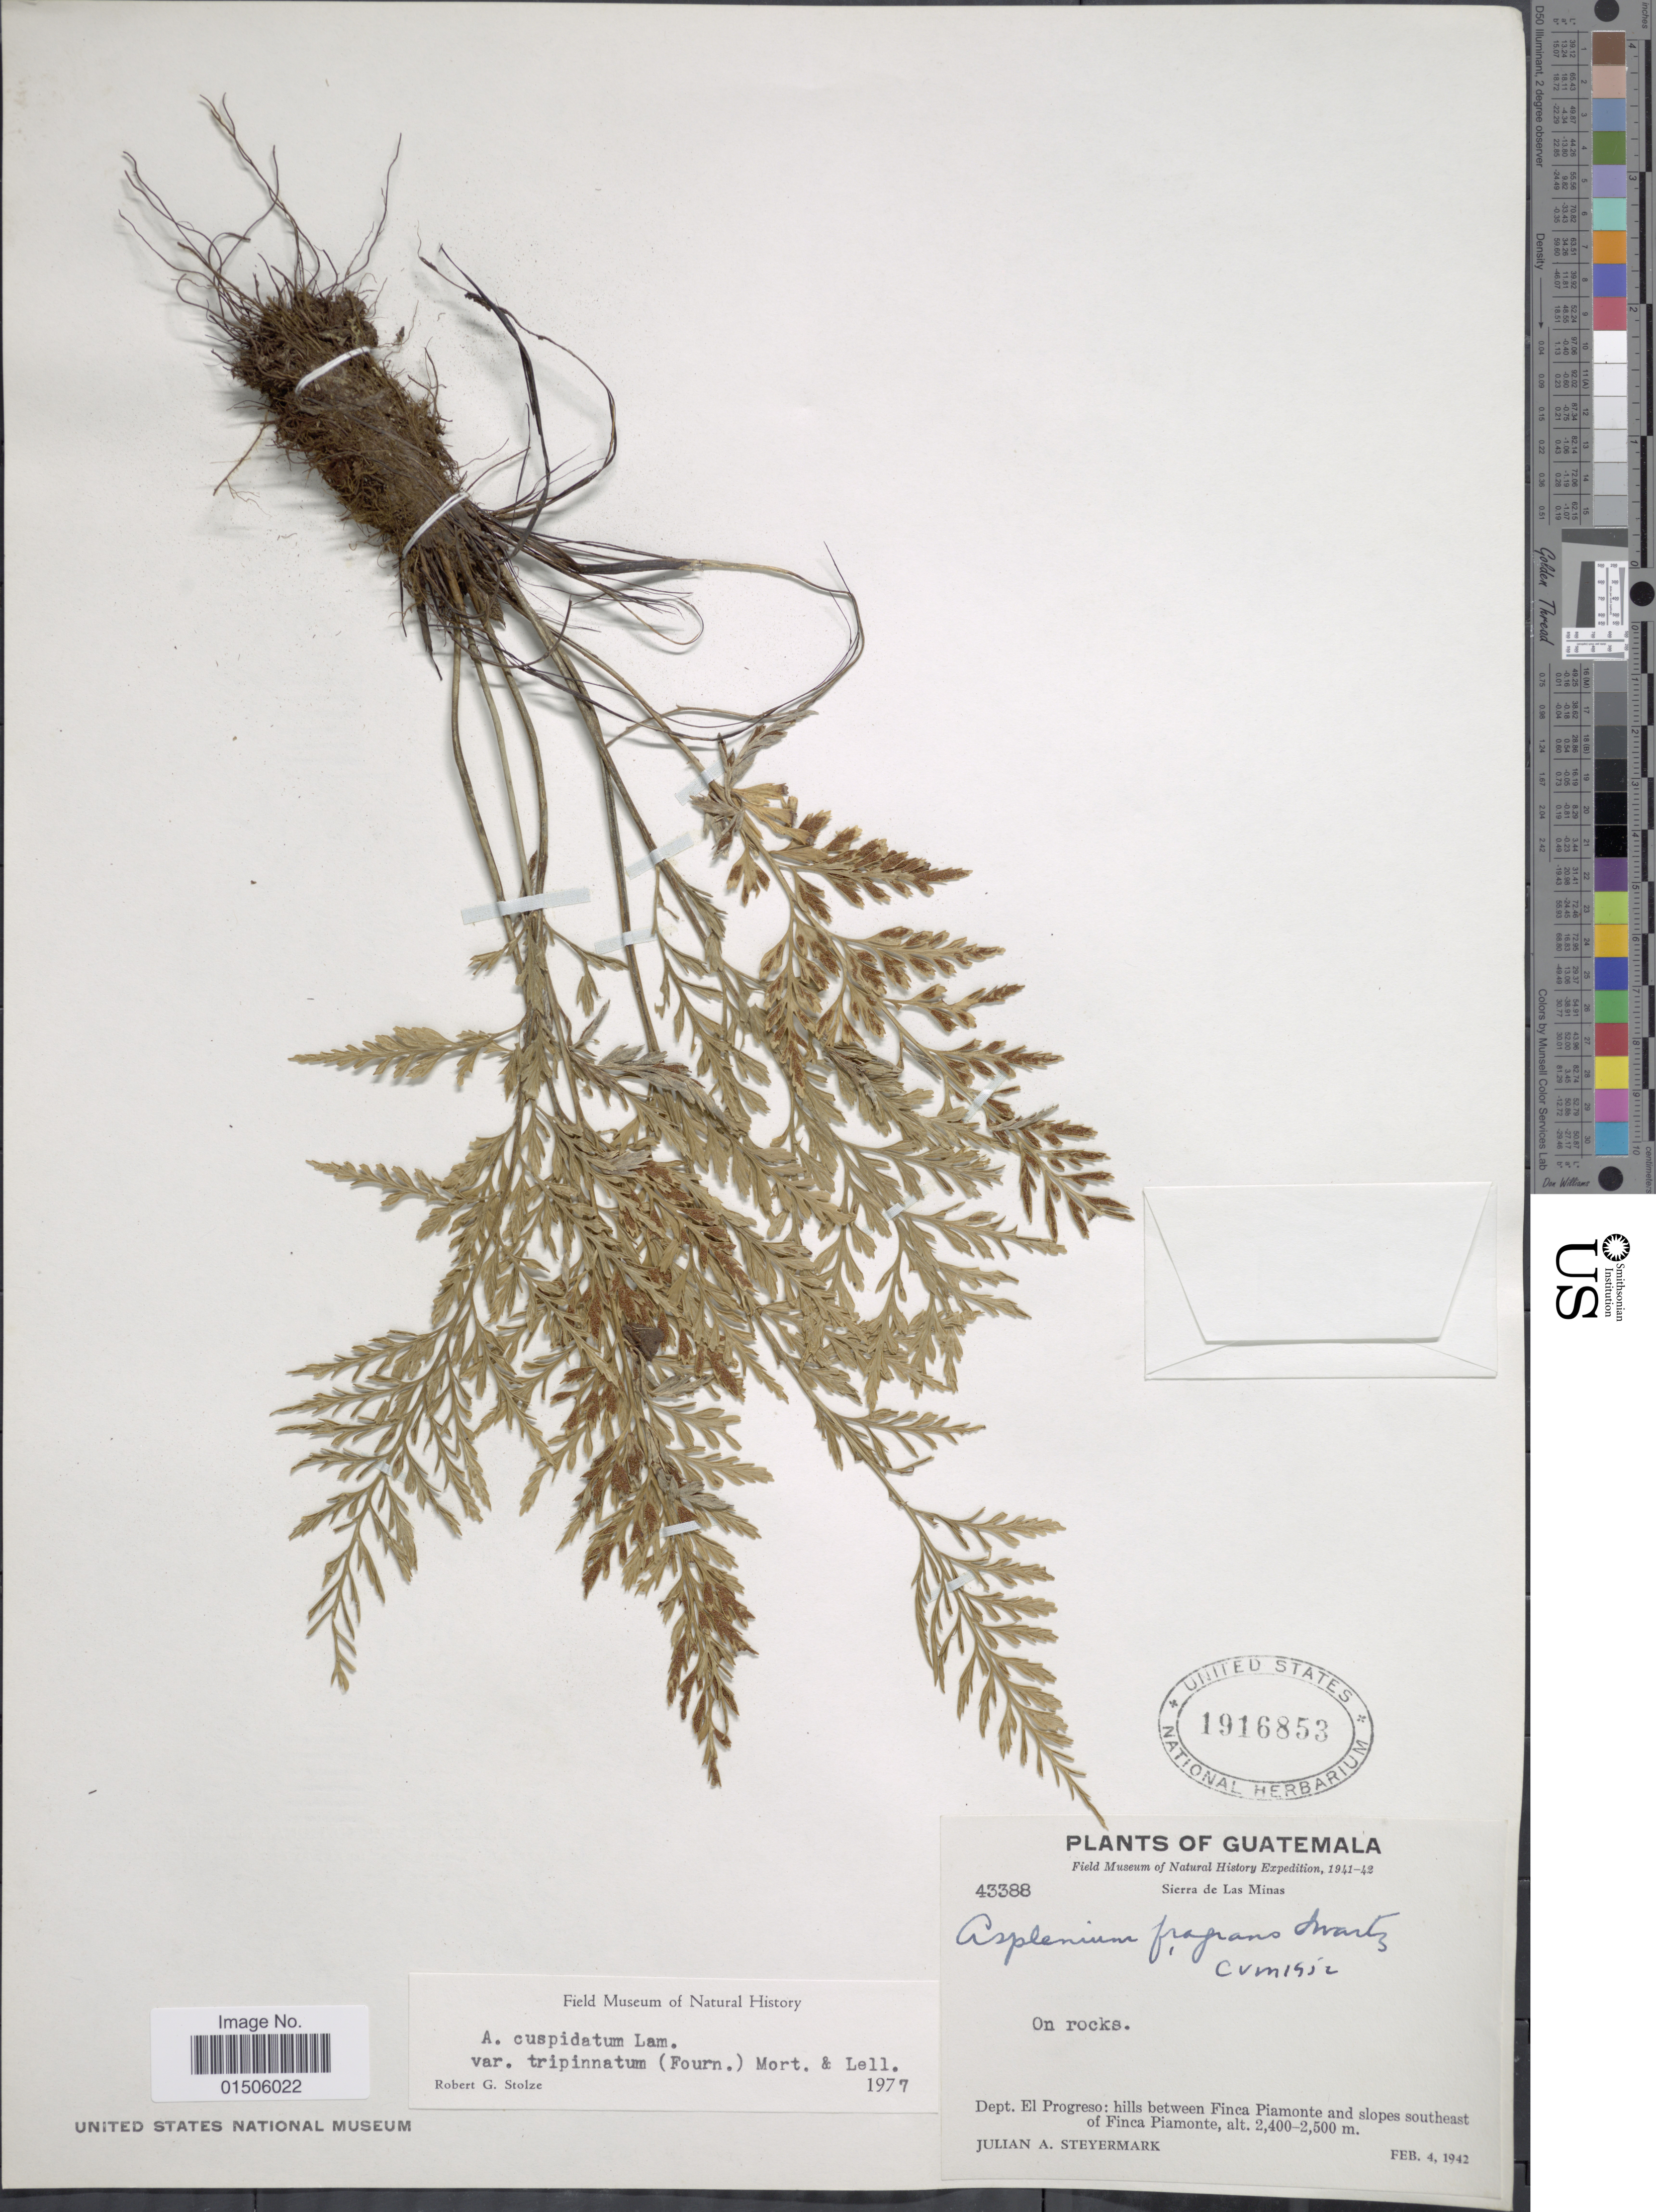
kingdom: Plantae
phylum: Tracheophyta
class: Polypodiopsida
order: Polypodiales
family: Aspleniaceae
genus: Asplenium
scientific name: Asplenium cuspidatum var. tripinnatum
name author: (E. Fourn.) C.V. Morton & Lellinger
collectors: J. Steyermark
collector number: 43388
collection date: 1942-02-04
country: Guatemala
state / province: El Progreso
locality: Dept. El Progreso. Sierr de Las Minas, hills between Finca Piamonte and slopes southeast of Finca Piamonte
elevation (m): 2400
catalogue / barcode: US 1916853